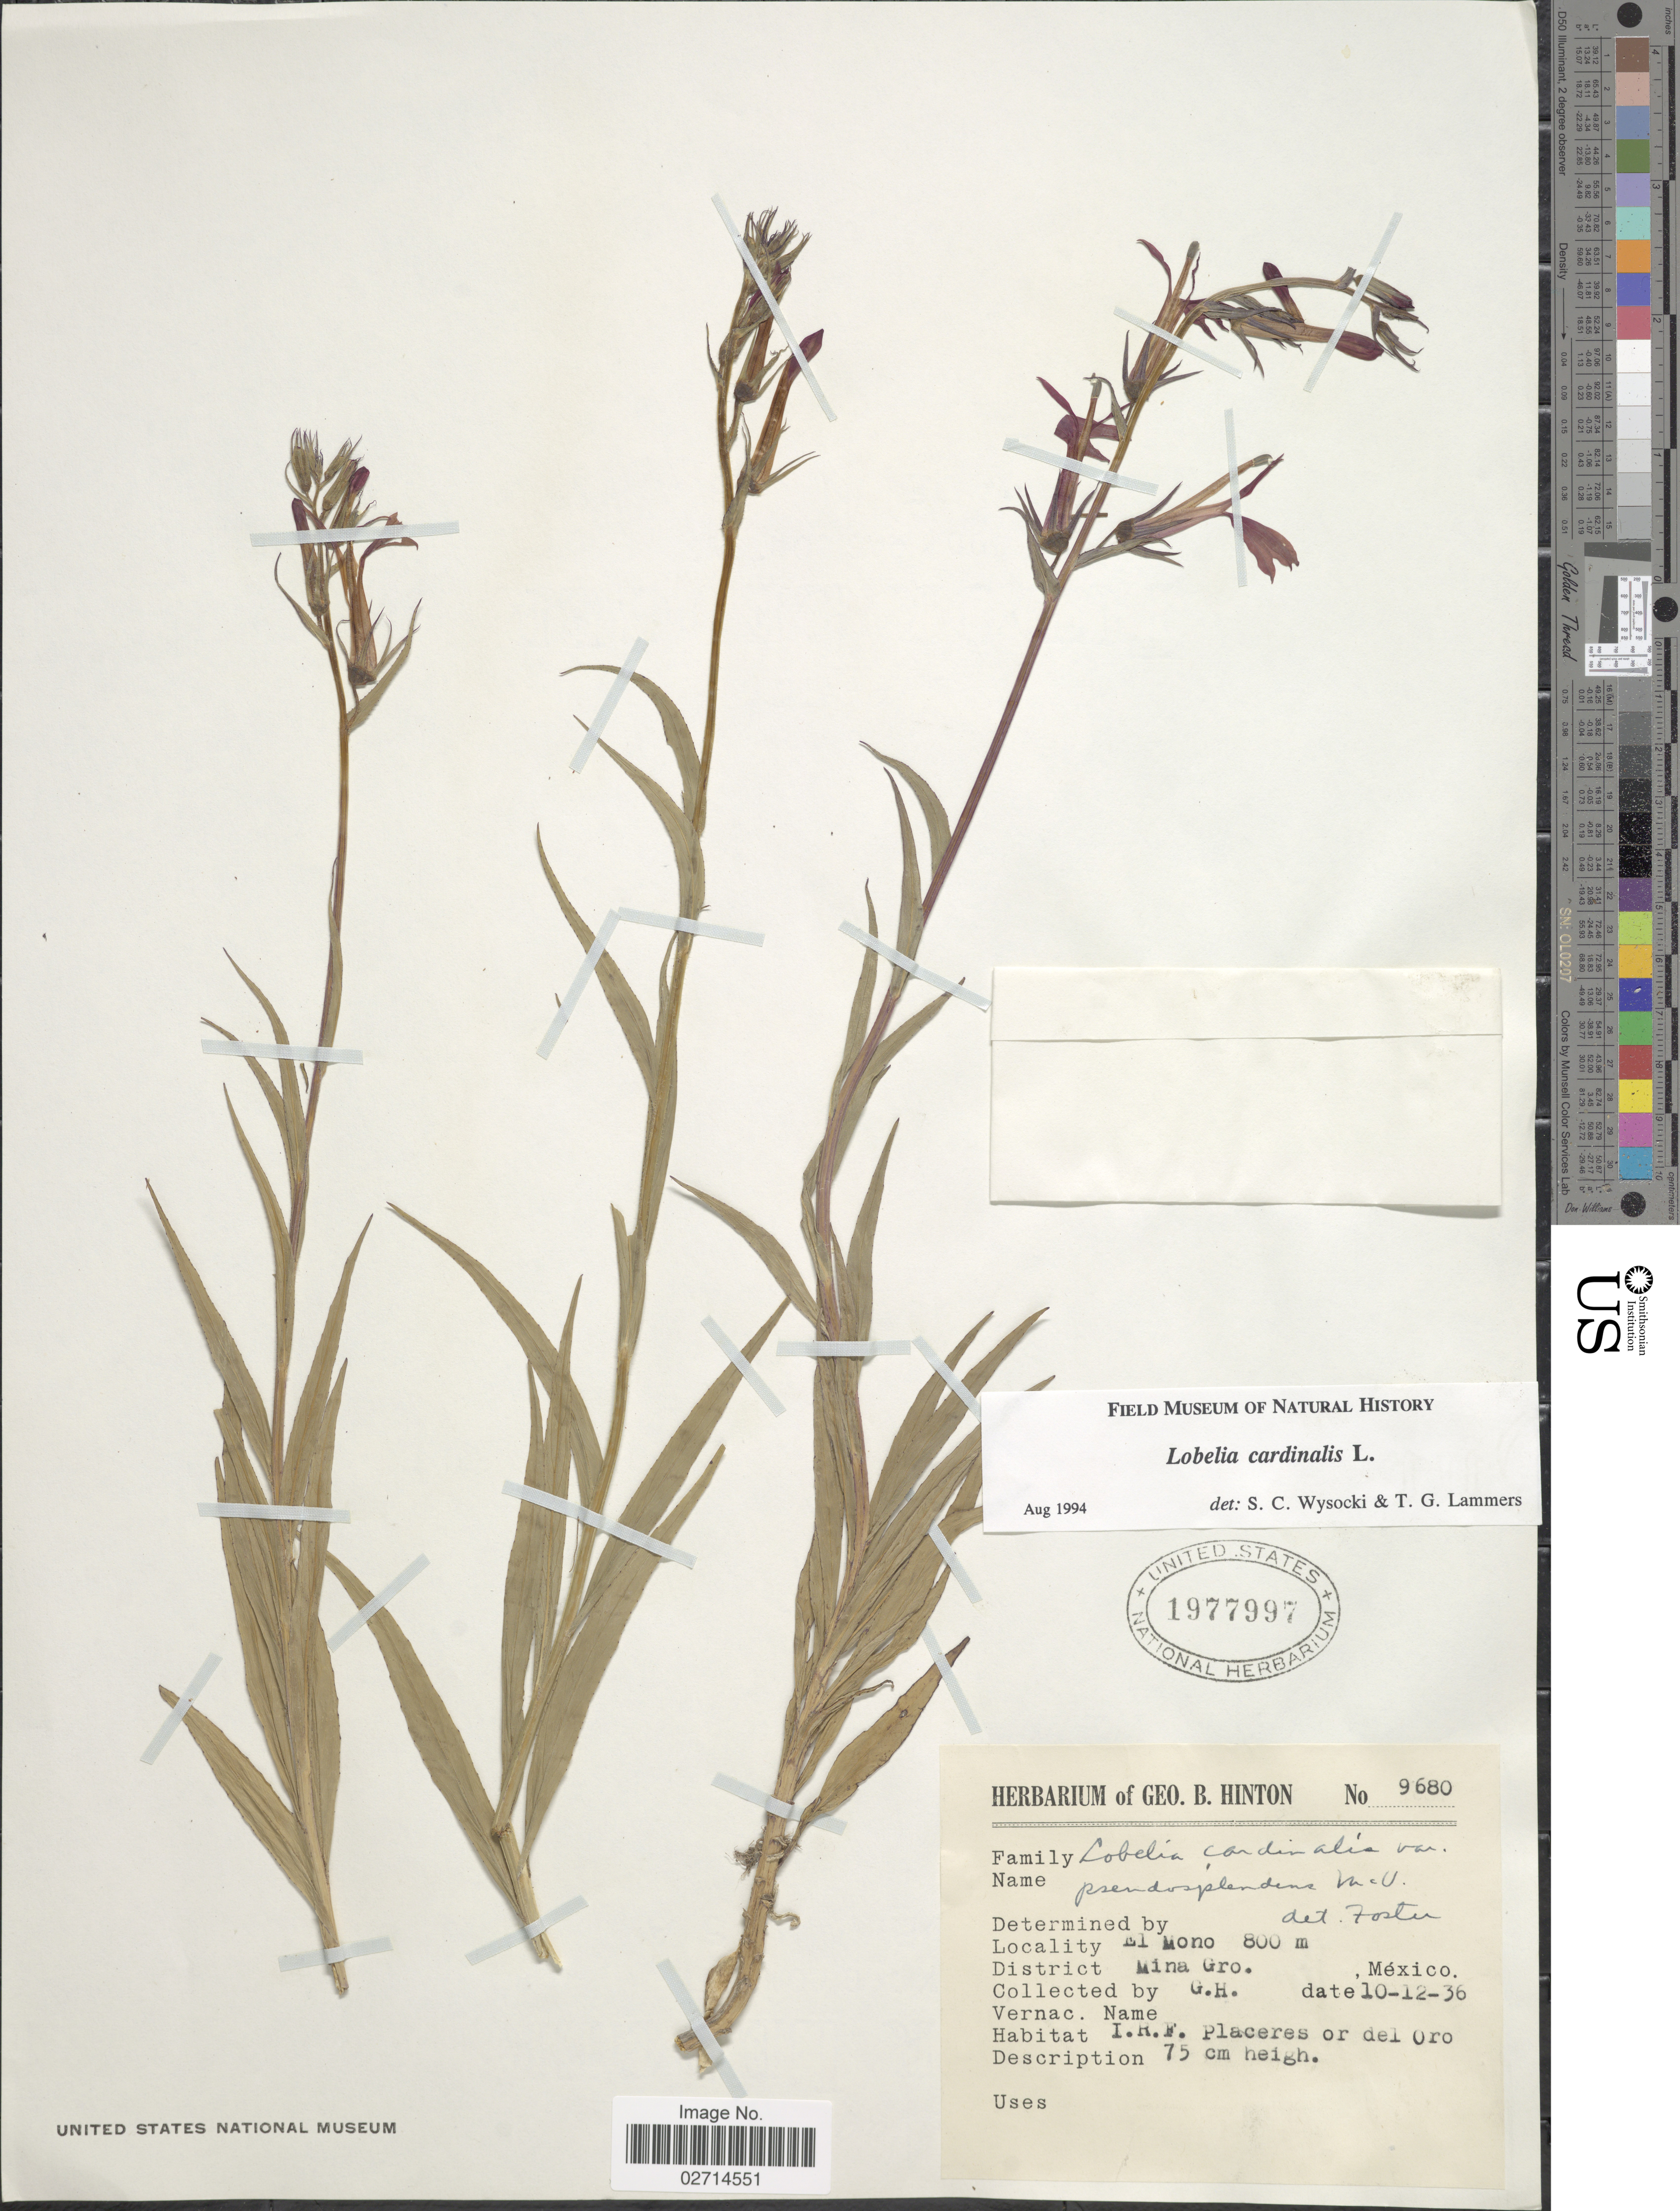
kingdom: Plantae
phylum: Tracheophyta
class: Magnoliopsida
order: Asterales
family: Campanulaceae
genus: Lobelia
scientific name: Lobelia cardinalis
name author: L.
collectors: G. B. Hinton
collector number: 9680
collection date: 1936-10-12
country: Mexico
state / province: Guerrero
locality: El Mono. District Mina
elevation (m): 800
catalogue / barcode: US 1977997